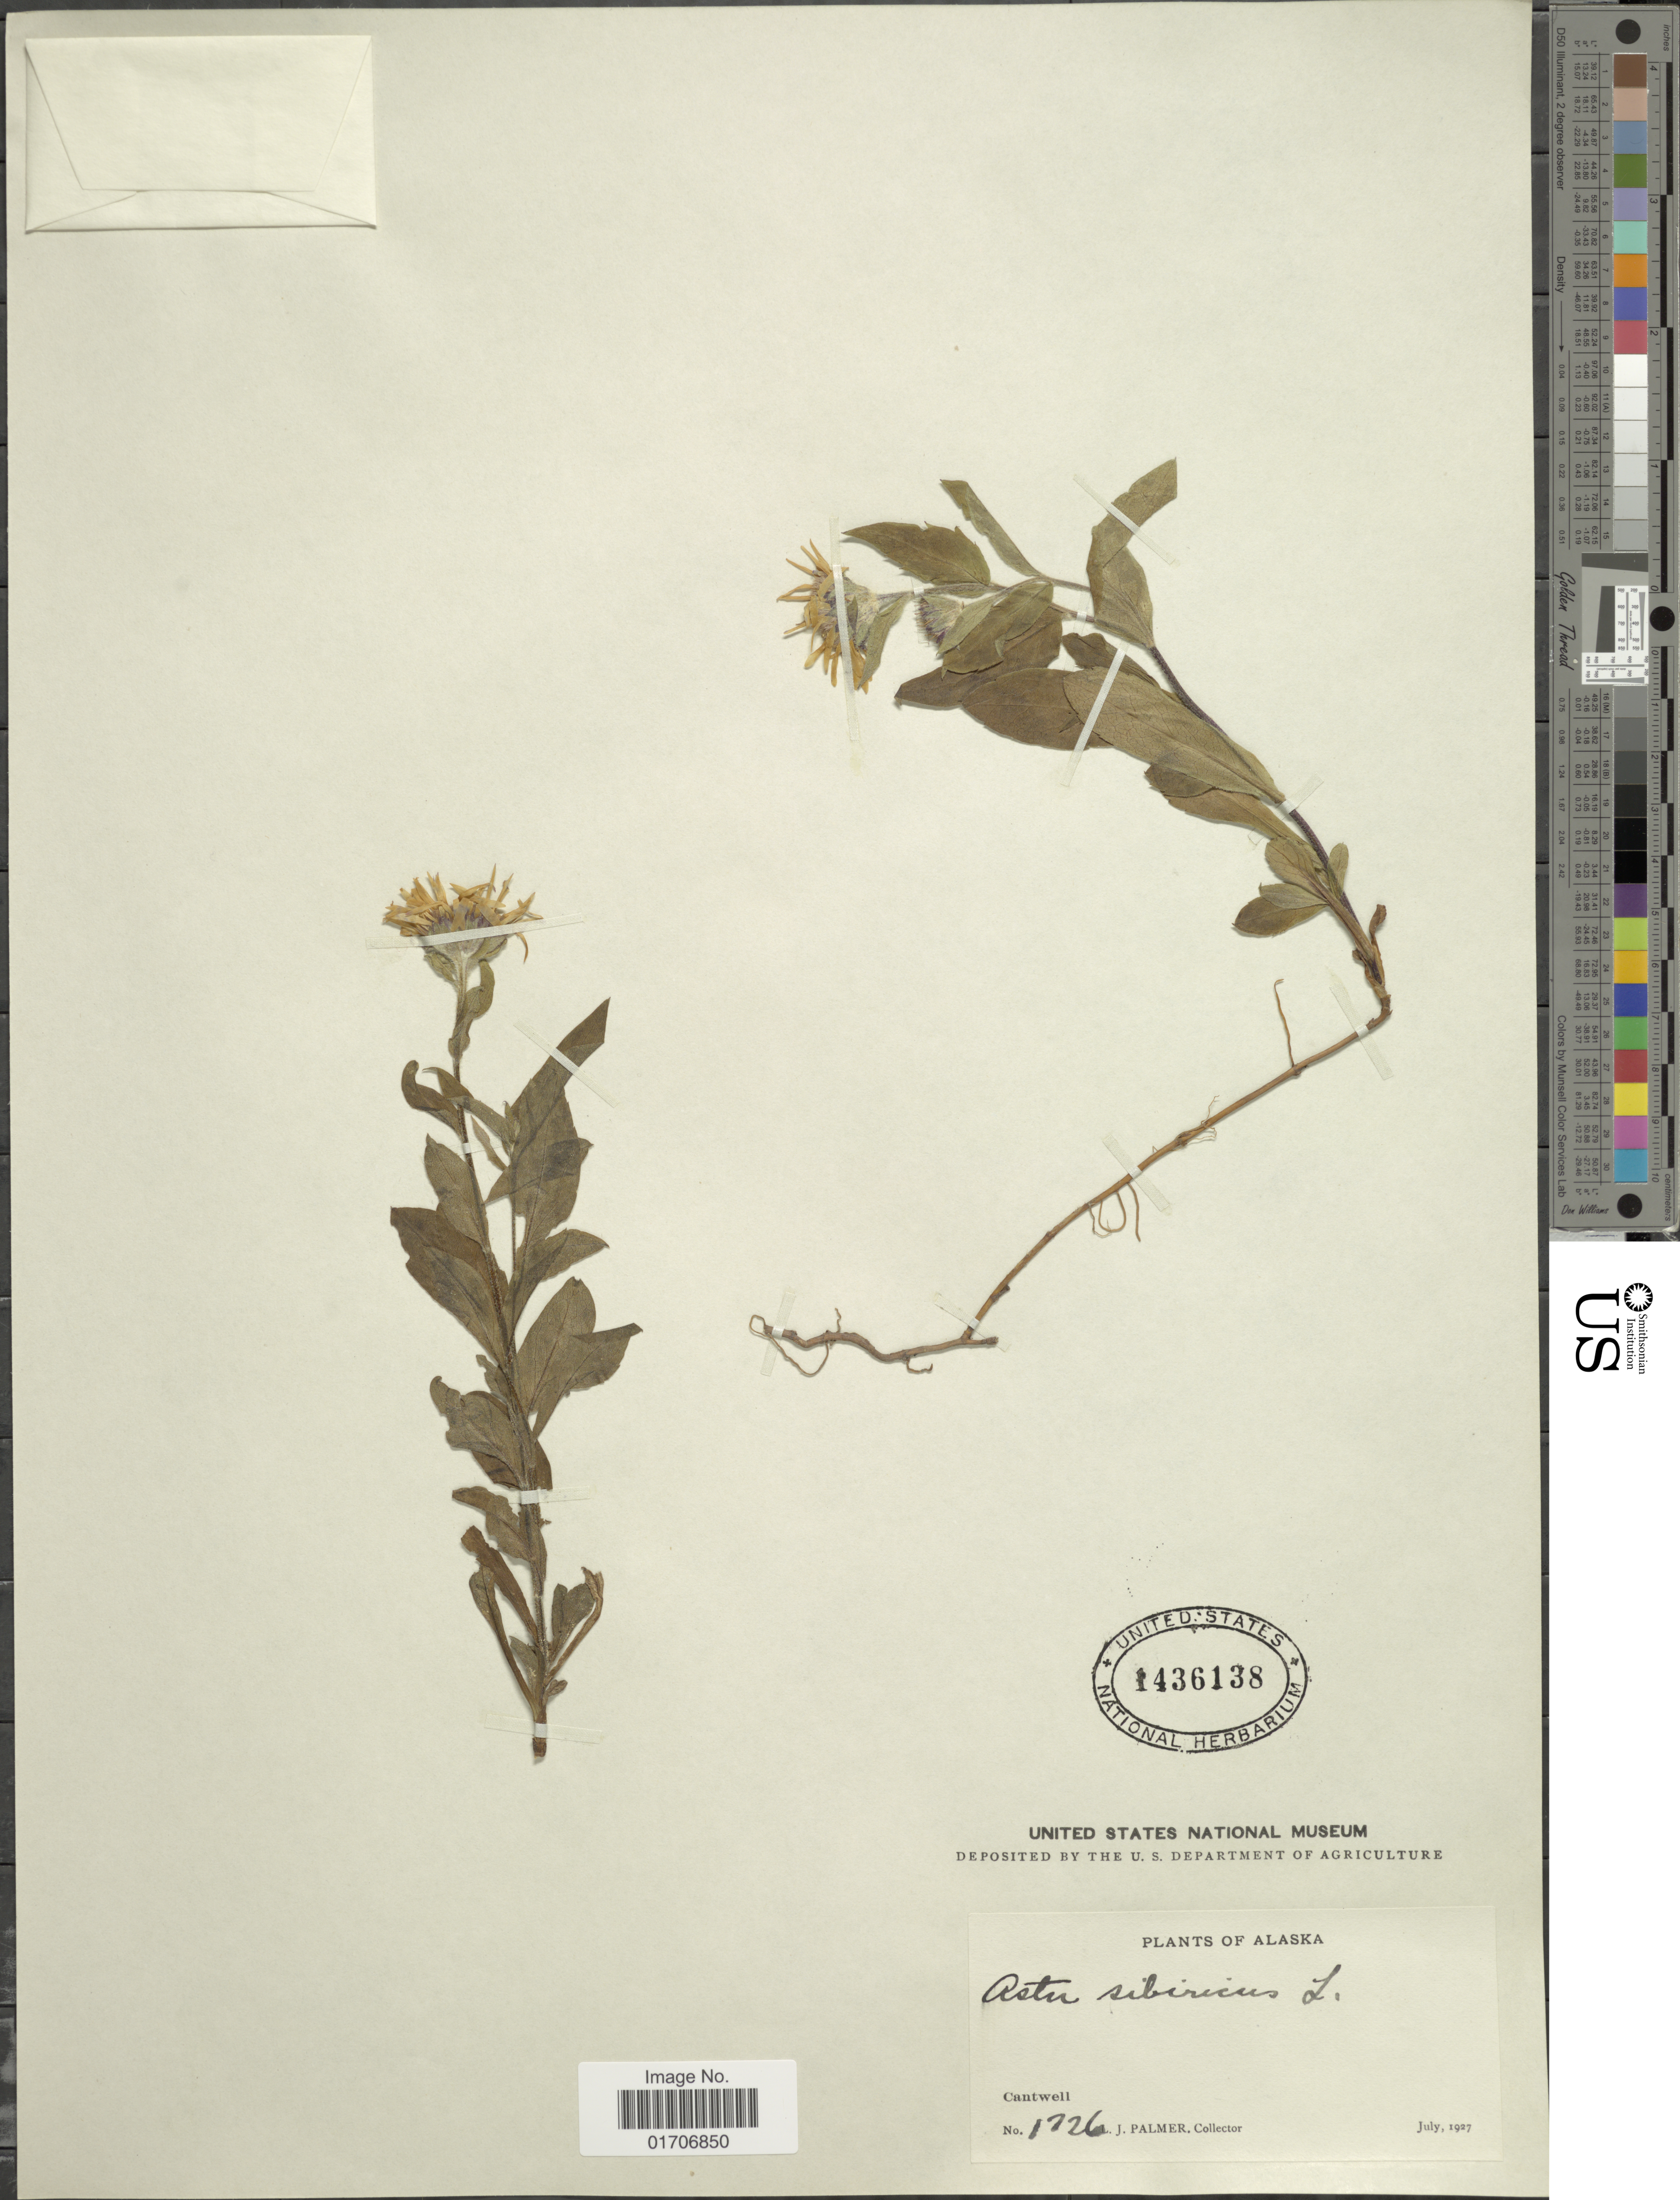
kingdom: Plantae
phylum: Tracheophyta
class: Magnoliopsida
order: Asterales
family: Asteraceae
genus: Eurybia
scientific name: Eurybia sibirica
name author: (L.) G.L. Nesom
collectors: L. J. Palmer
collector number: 1726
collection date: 1927-07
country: United States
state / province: Alaska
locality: Cantwell.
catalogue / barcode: US 1436138